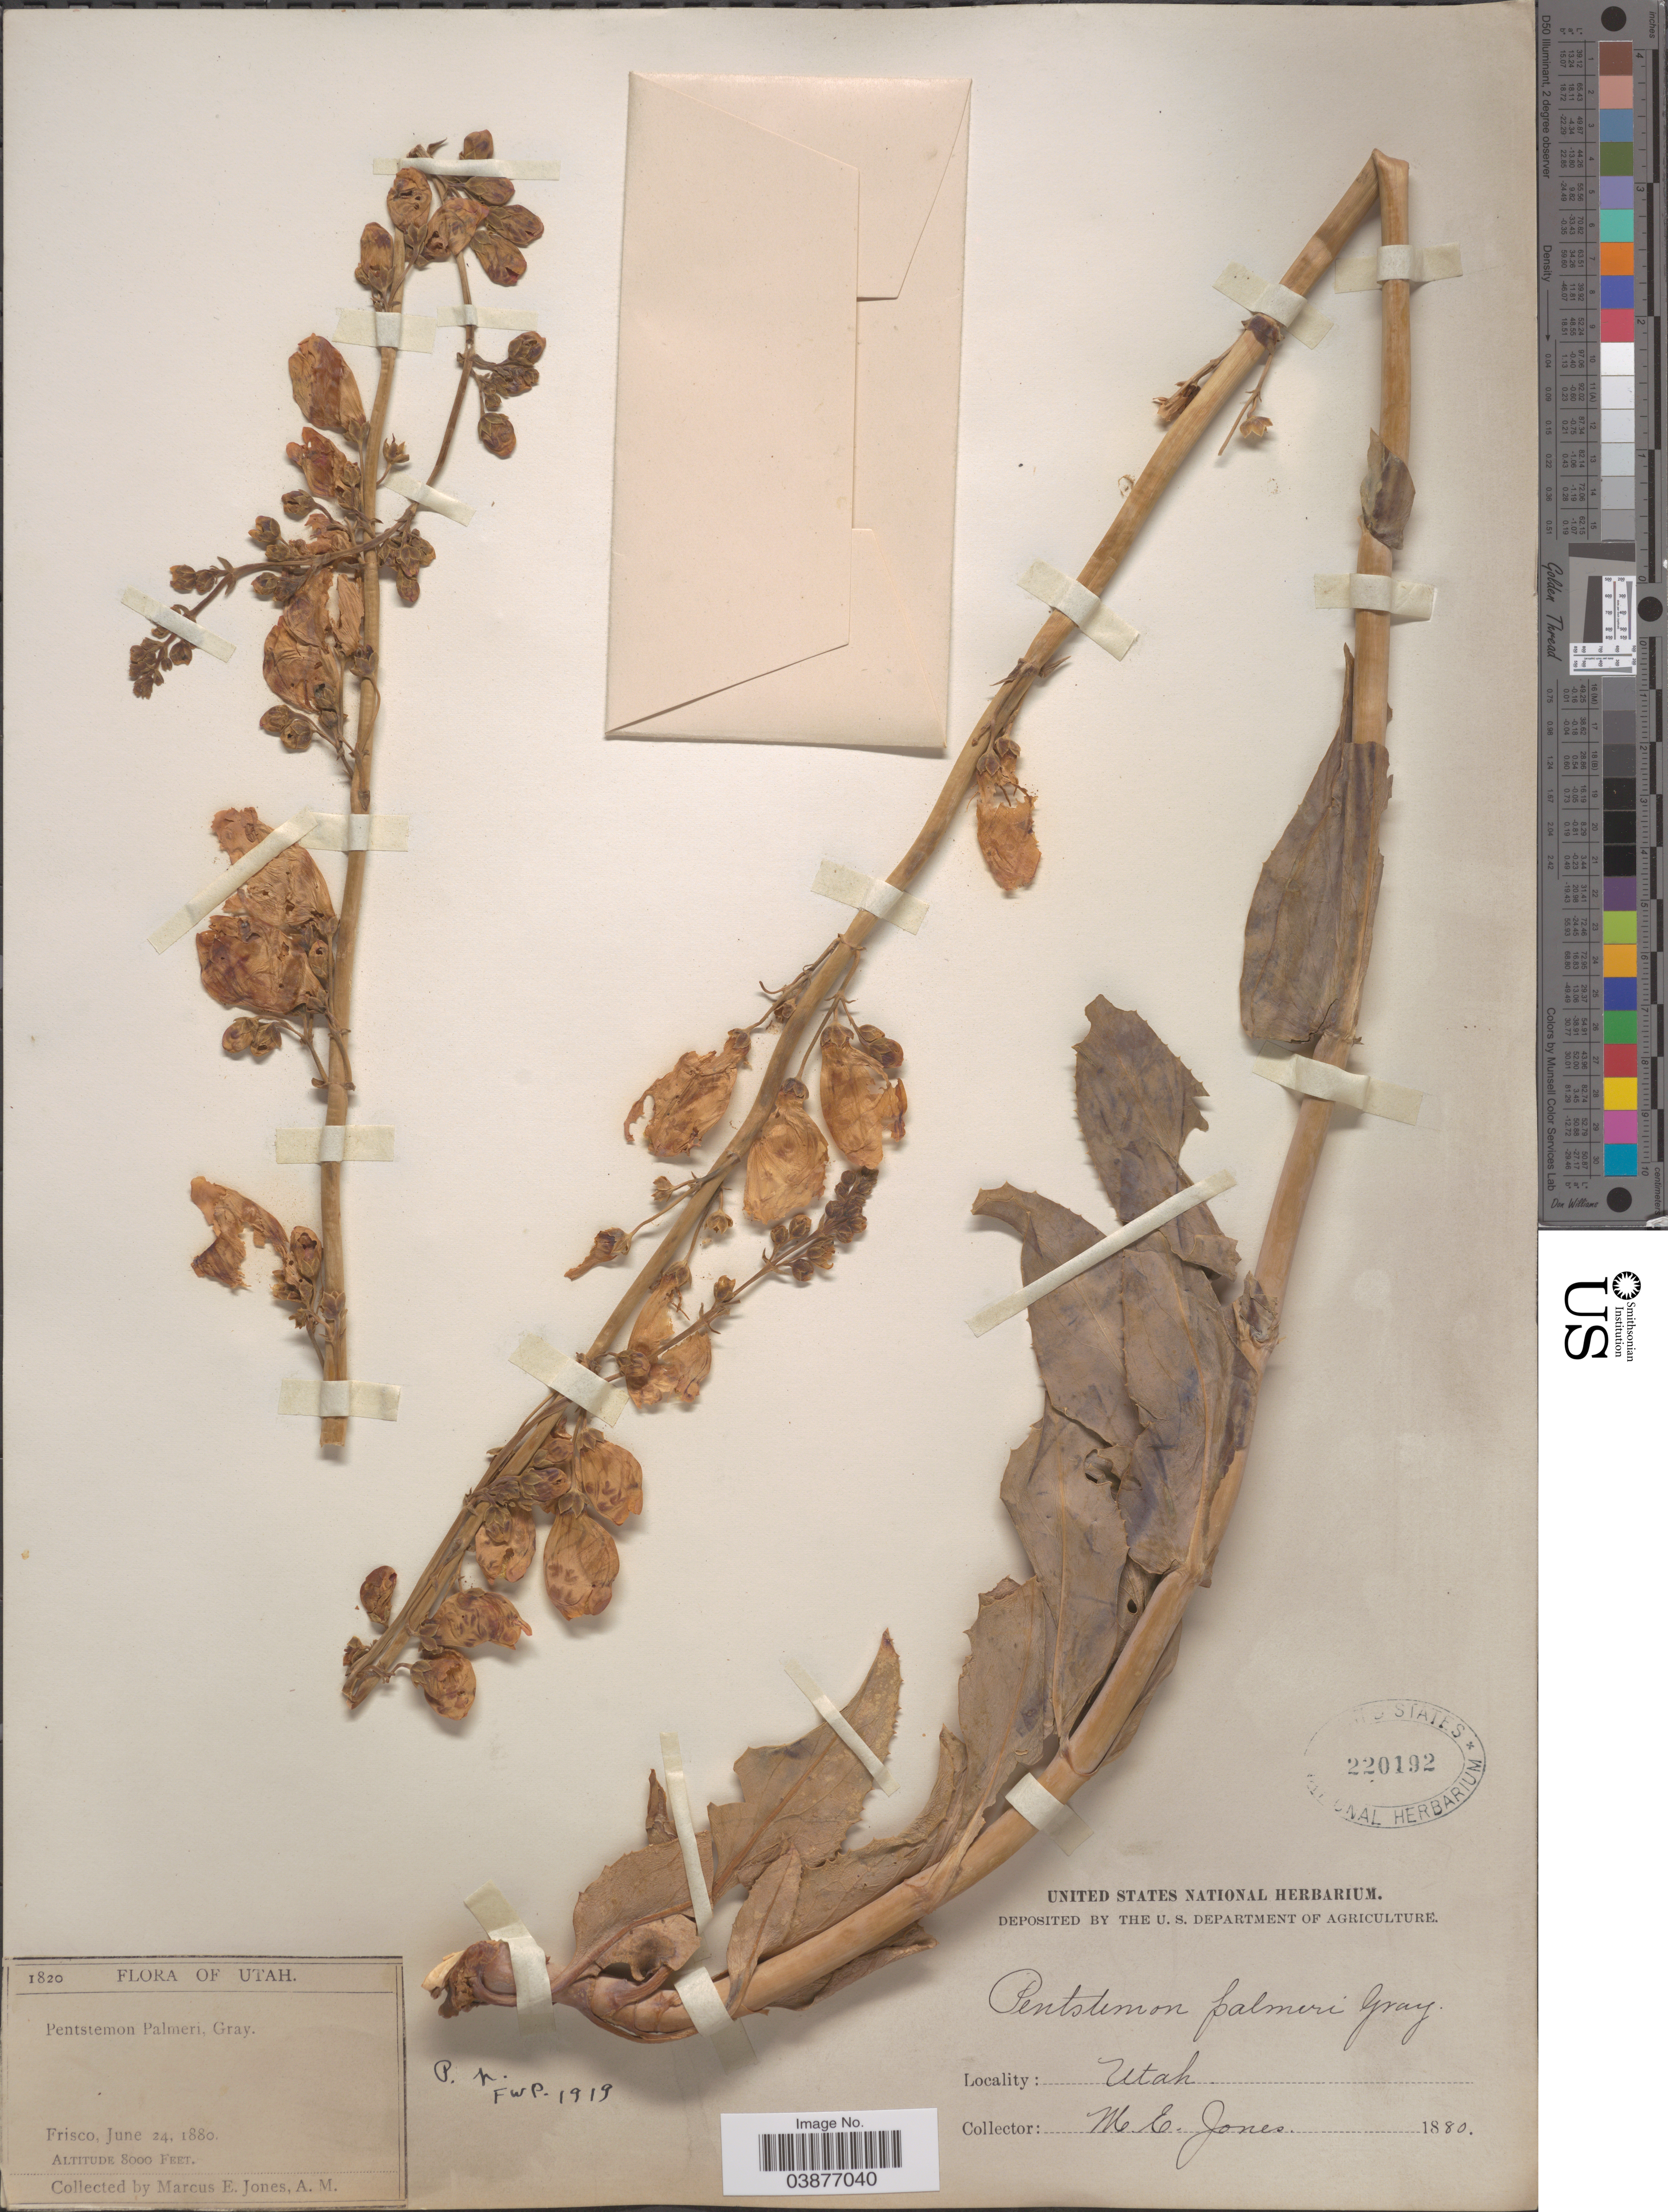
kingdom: Plantae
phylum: Tracheophyta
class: Magnoliopsida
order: Lamiales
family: Plantaginaceae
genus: Penstemon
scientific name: Penstemon palmeri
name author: A. Gray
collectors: M. E. Jones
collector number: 1820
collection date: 1880-06-24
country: United States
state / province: Utah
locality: Frisco.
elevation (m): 2438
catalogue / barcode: US 220192